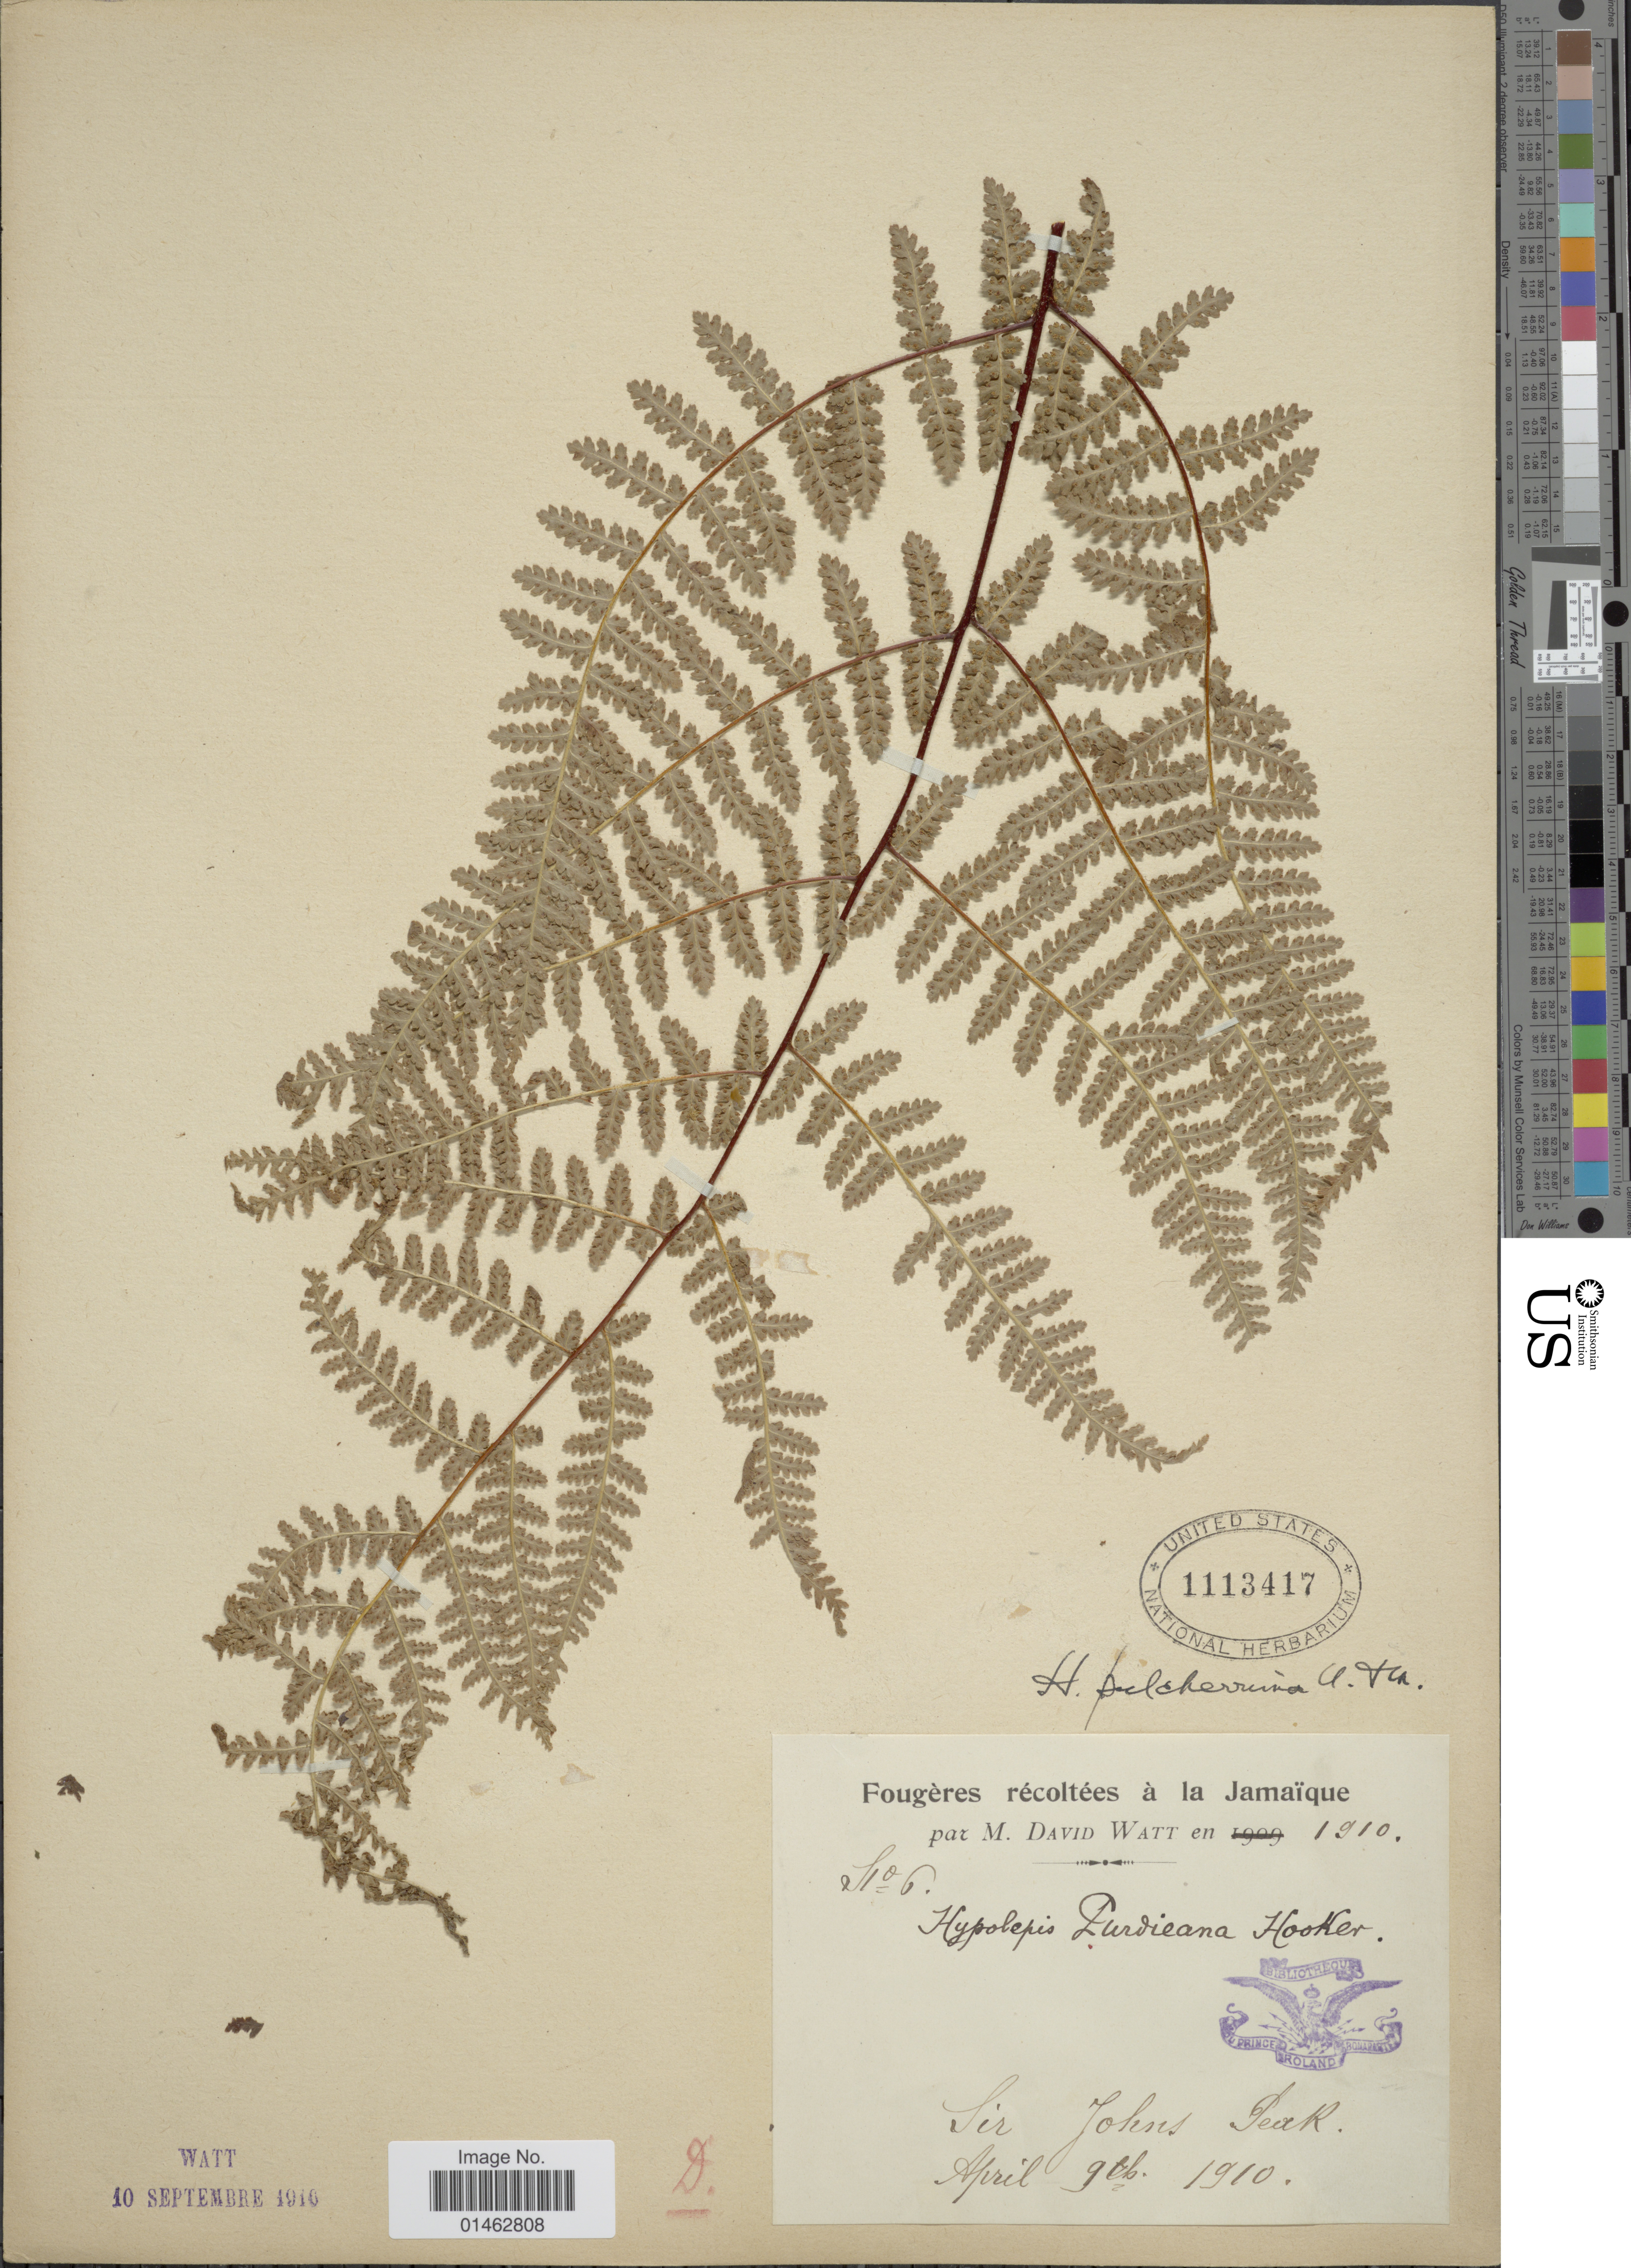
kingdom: Plantae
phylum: Tracheophyta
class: Polypodiopsida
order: Polypodiales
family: Dennstaedtiaceae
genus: Hypolepis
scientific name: Hypolepis pulcherrima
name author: Underw. & Maxon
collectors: M. Watt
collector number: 6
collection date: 1910-04-09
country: Jamaica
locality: Sir Johns Peak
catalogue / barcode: US 1113417